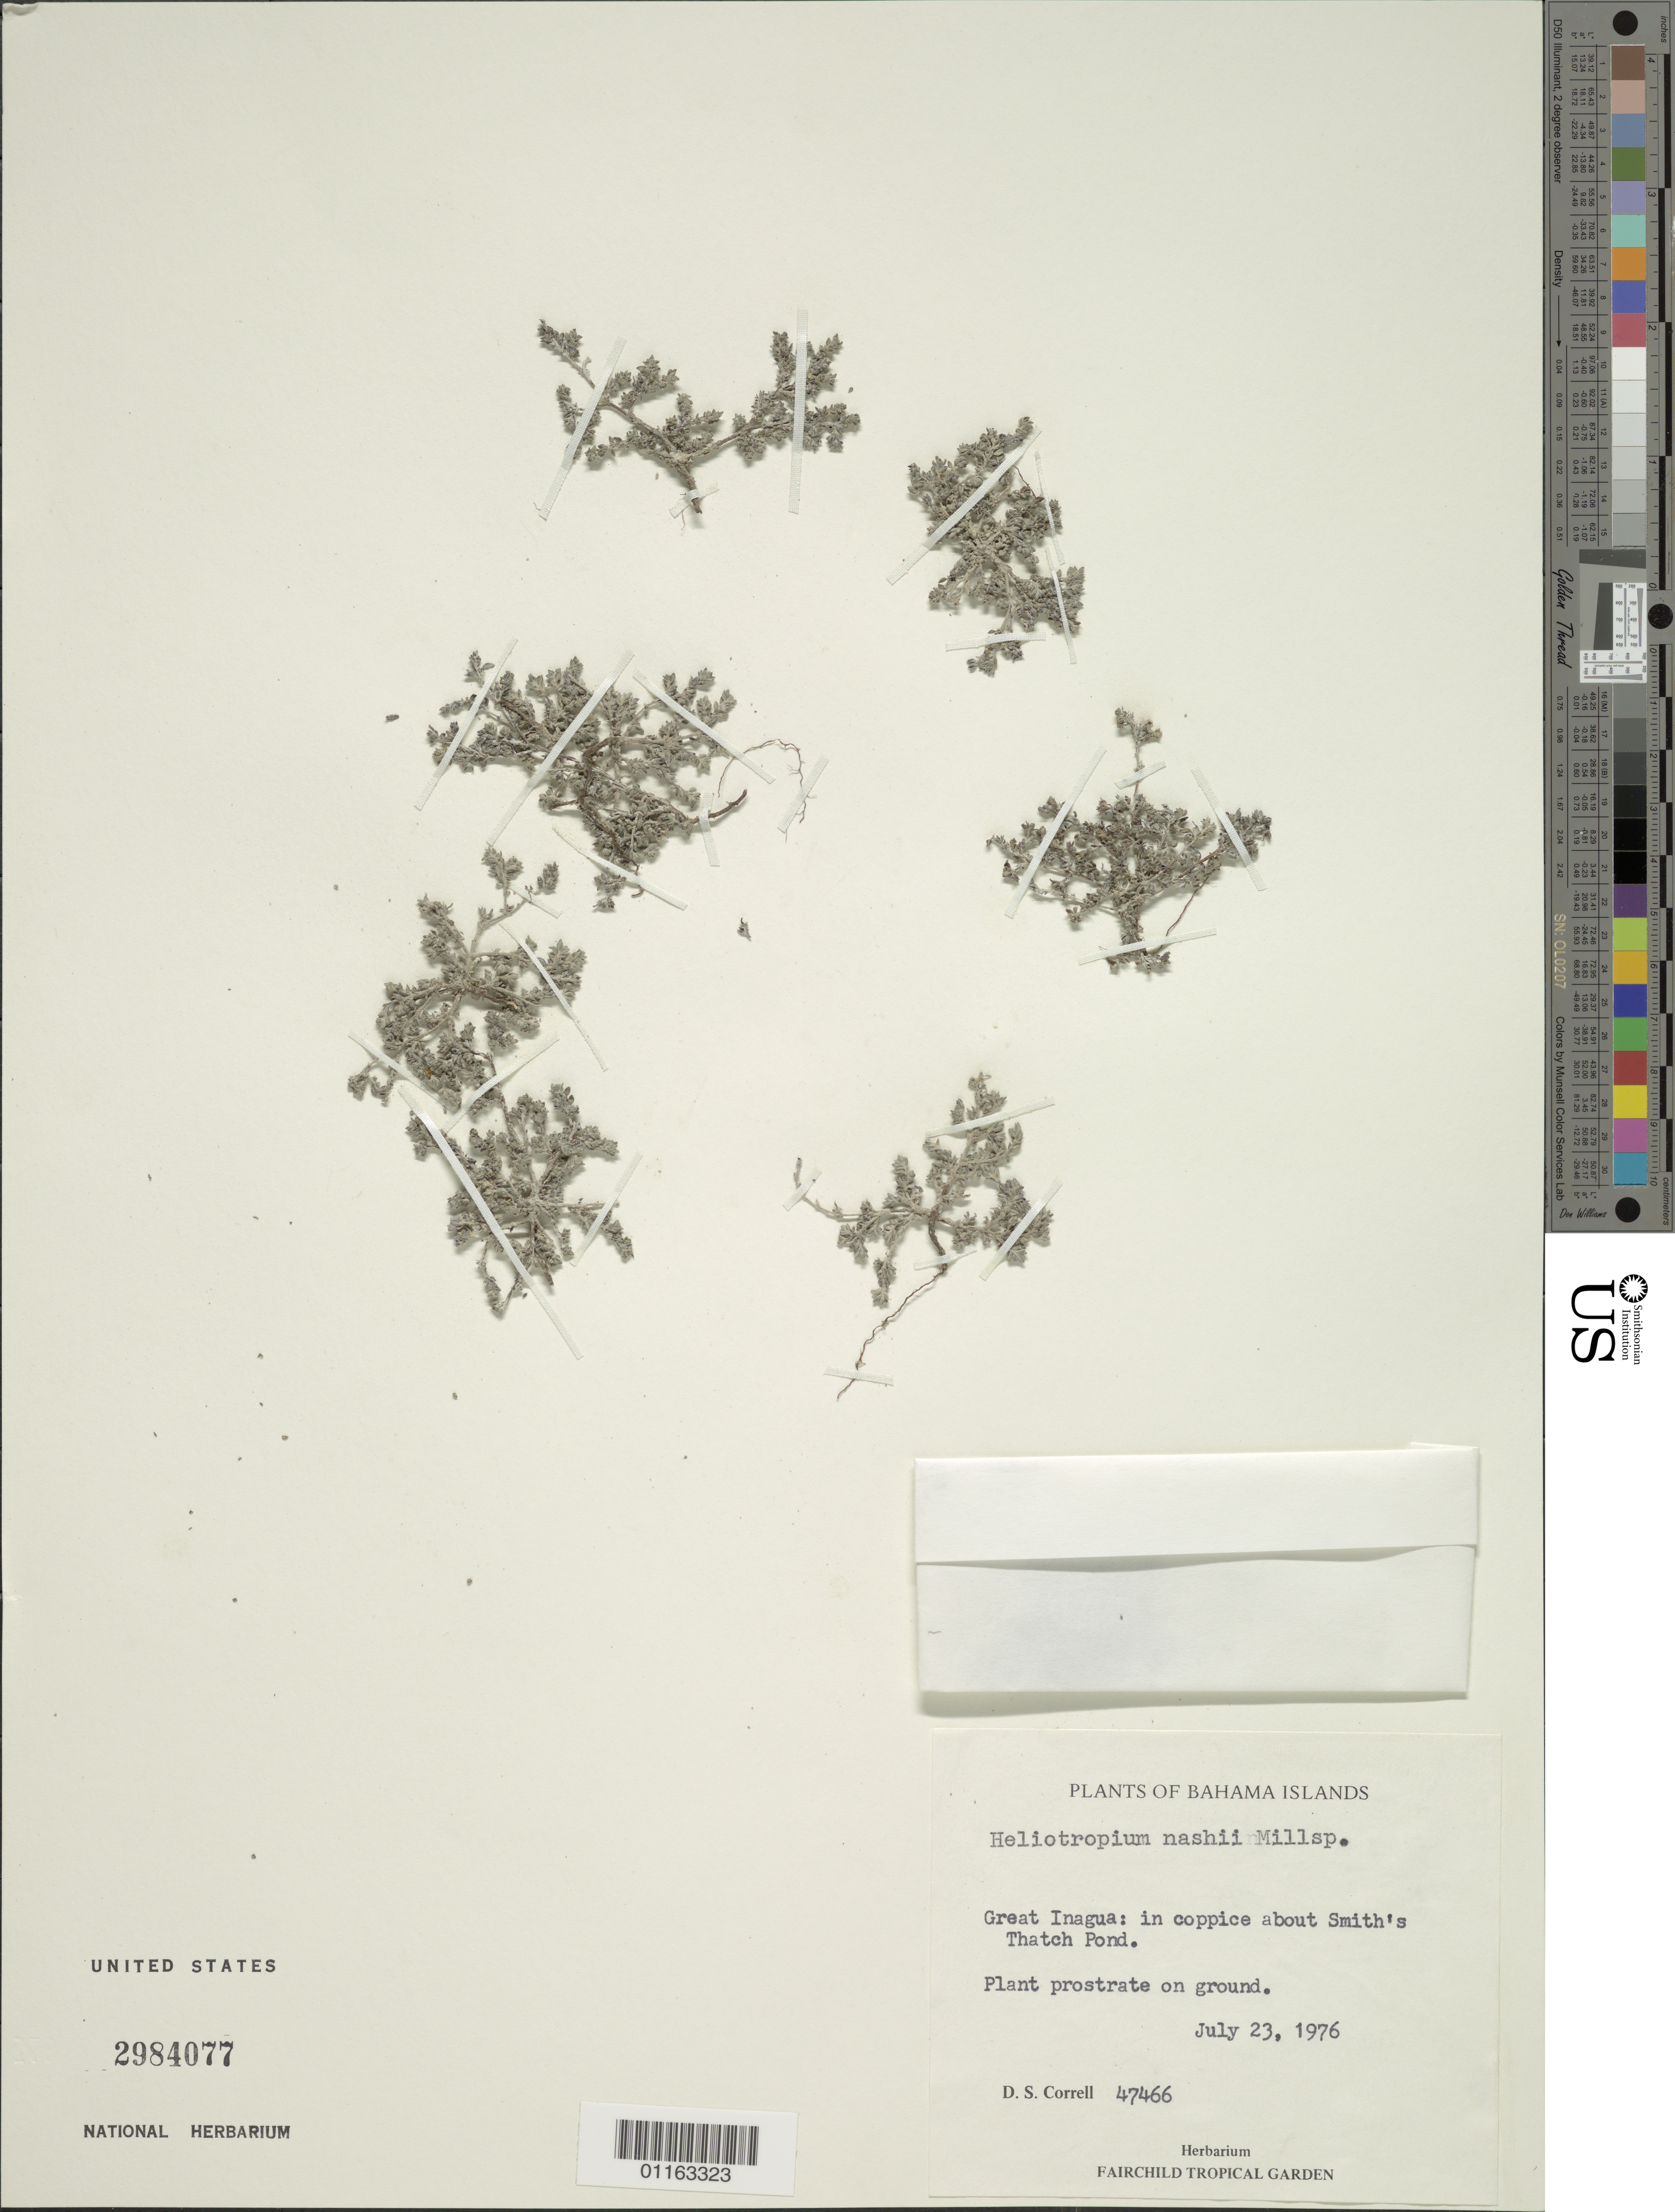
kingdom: Plantae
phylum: Tracheophyta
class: Magnoliopsida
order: Boraginales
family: Heliotropiaceae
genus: Heliotropium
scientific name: Heliotropium nashii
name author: Millsp.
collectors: D. S. Correll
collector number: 47466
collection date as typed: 23 Jul 1976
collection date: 1976-07-23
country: Bahamas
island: Great Inagua I.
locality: in coppice about Smith's Thatch Pond.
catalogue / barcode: US 2984077